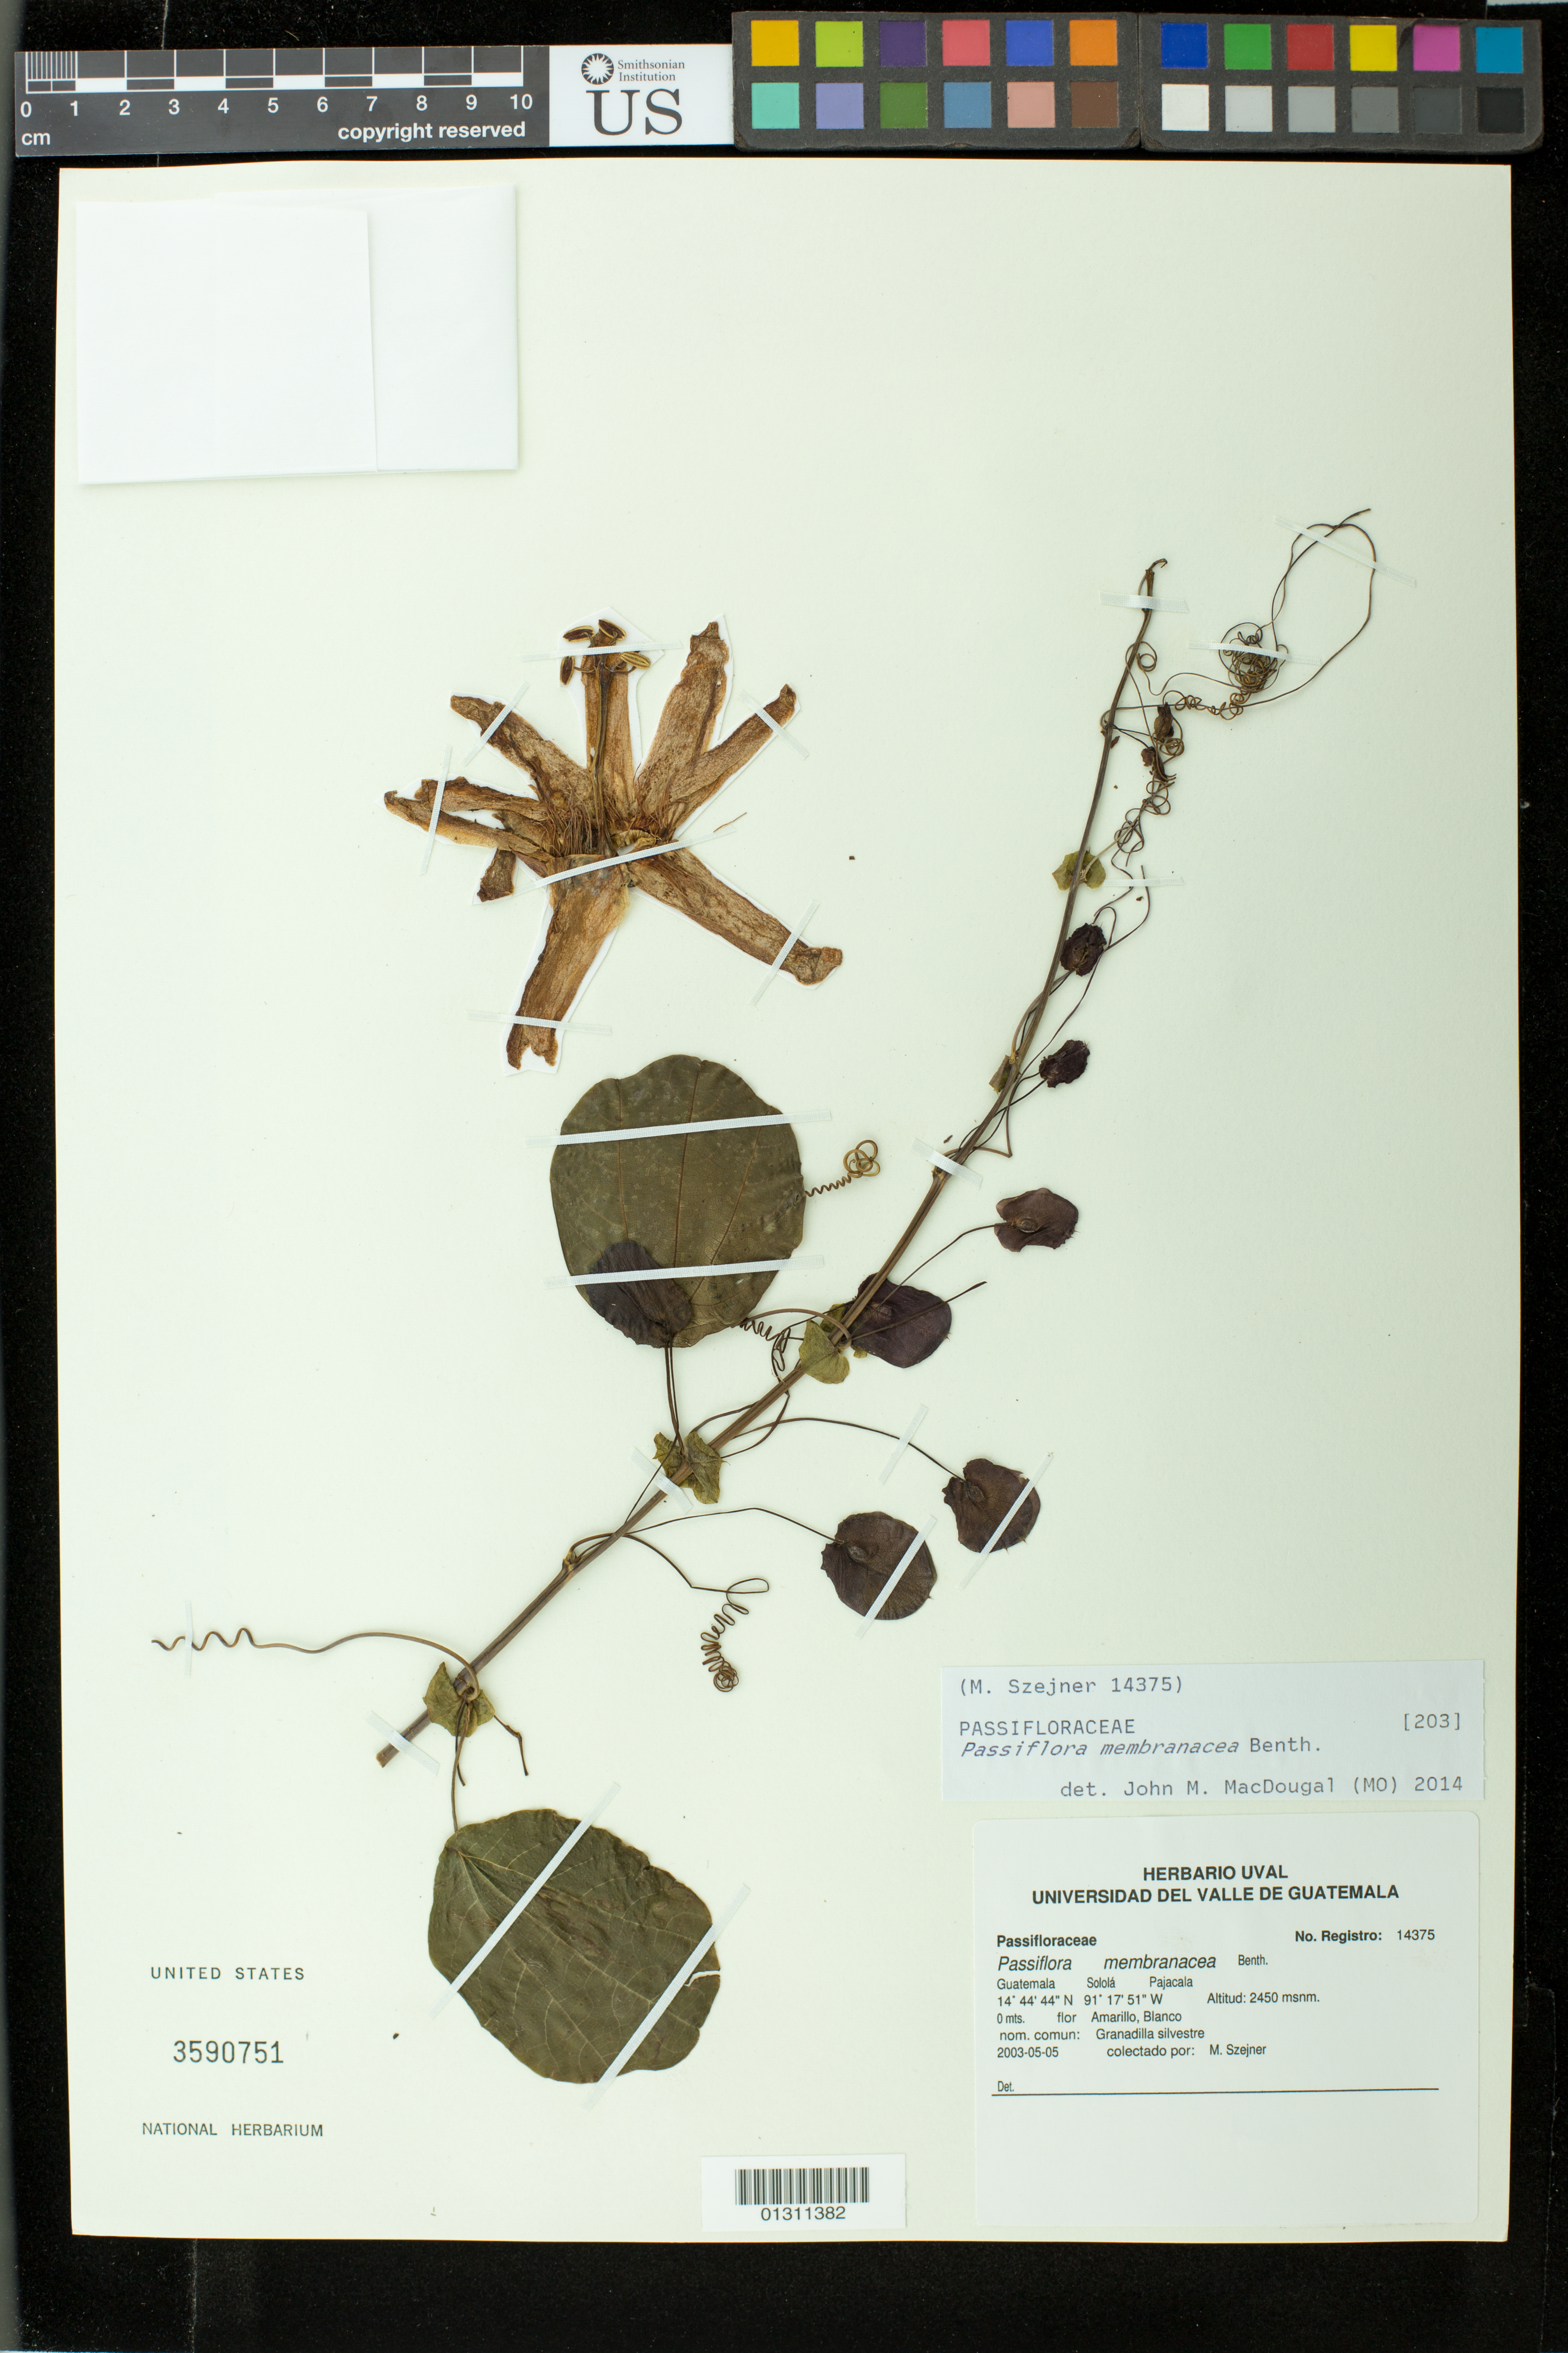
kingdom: Plantae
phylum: Tracheophyta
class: Magnoliopsida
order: Malpighiales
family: Passifloraceae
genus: Passiflora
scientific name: Passiflora membranacea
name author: Benth.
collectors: M. Szejner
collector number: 14375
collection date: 2003-05-05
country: Guatemala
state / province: Sololá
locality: Pajacala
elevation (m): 2450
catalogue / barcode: US 3590751